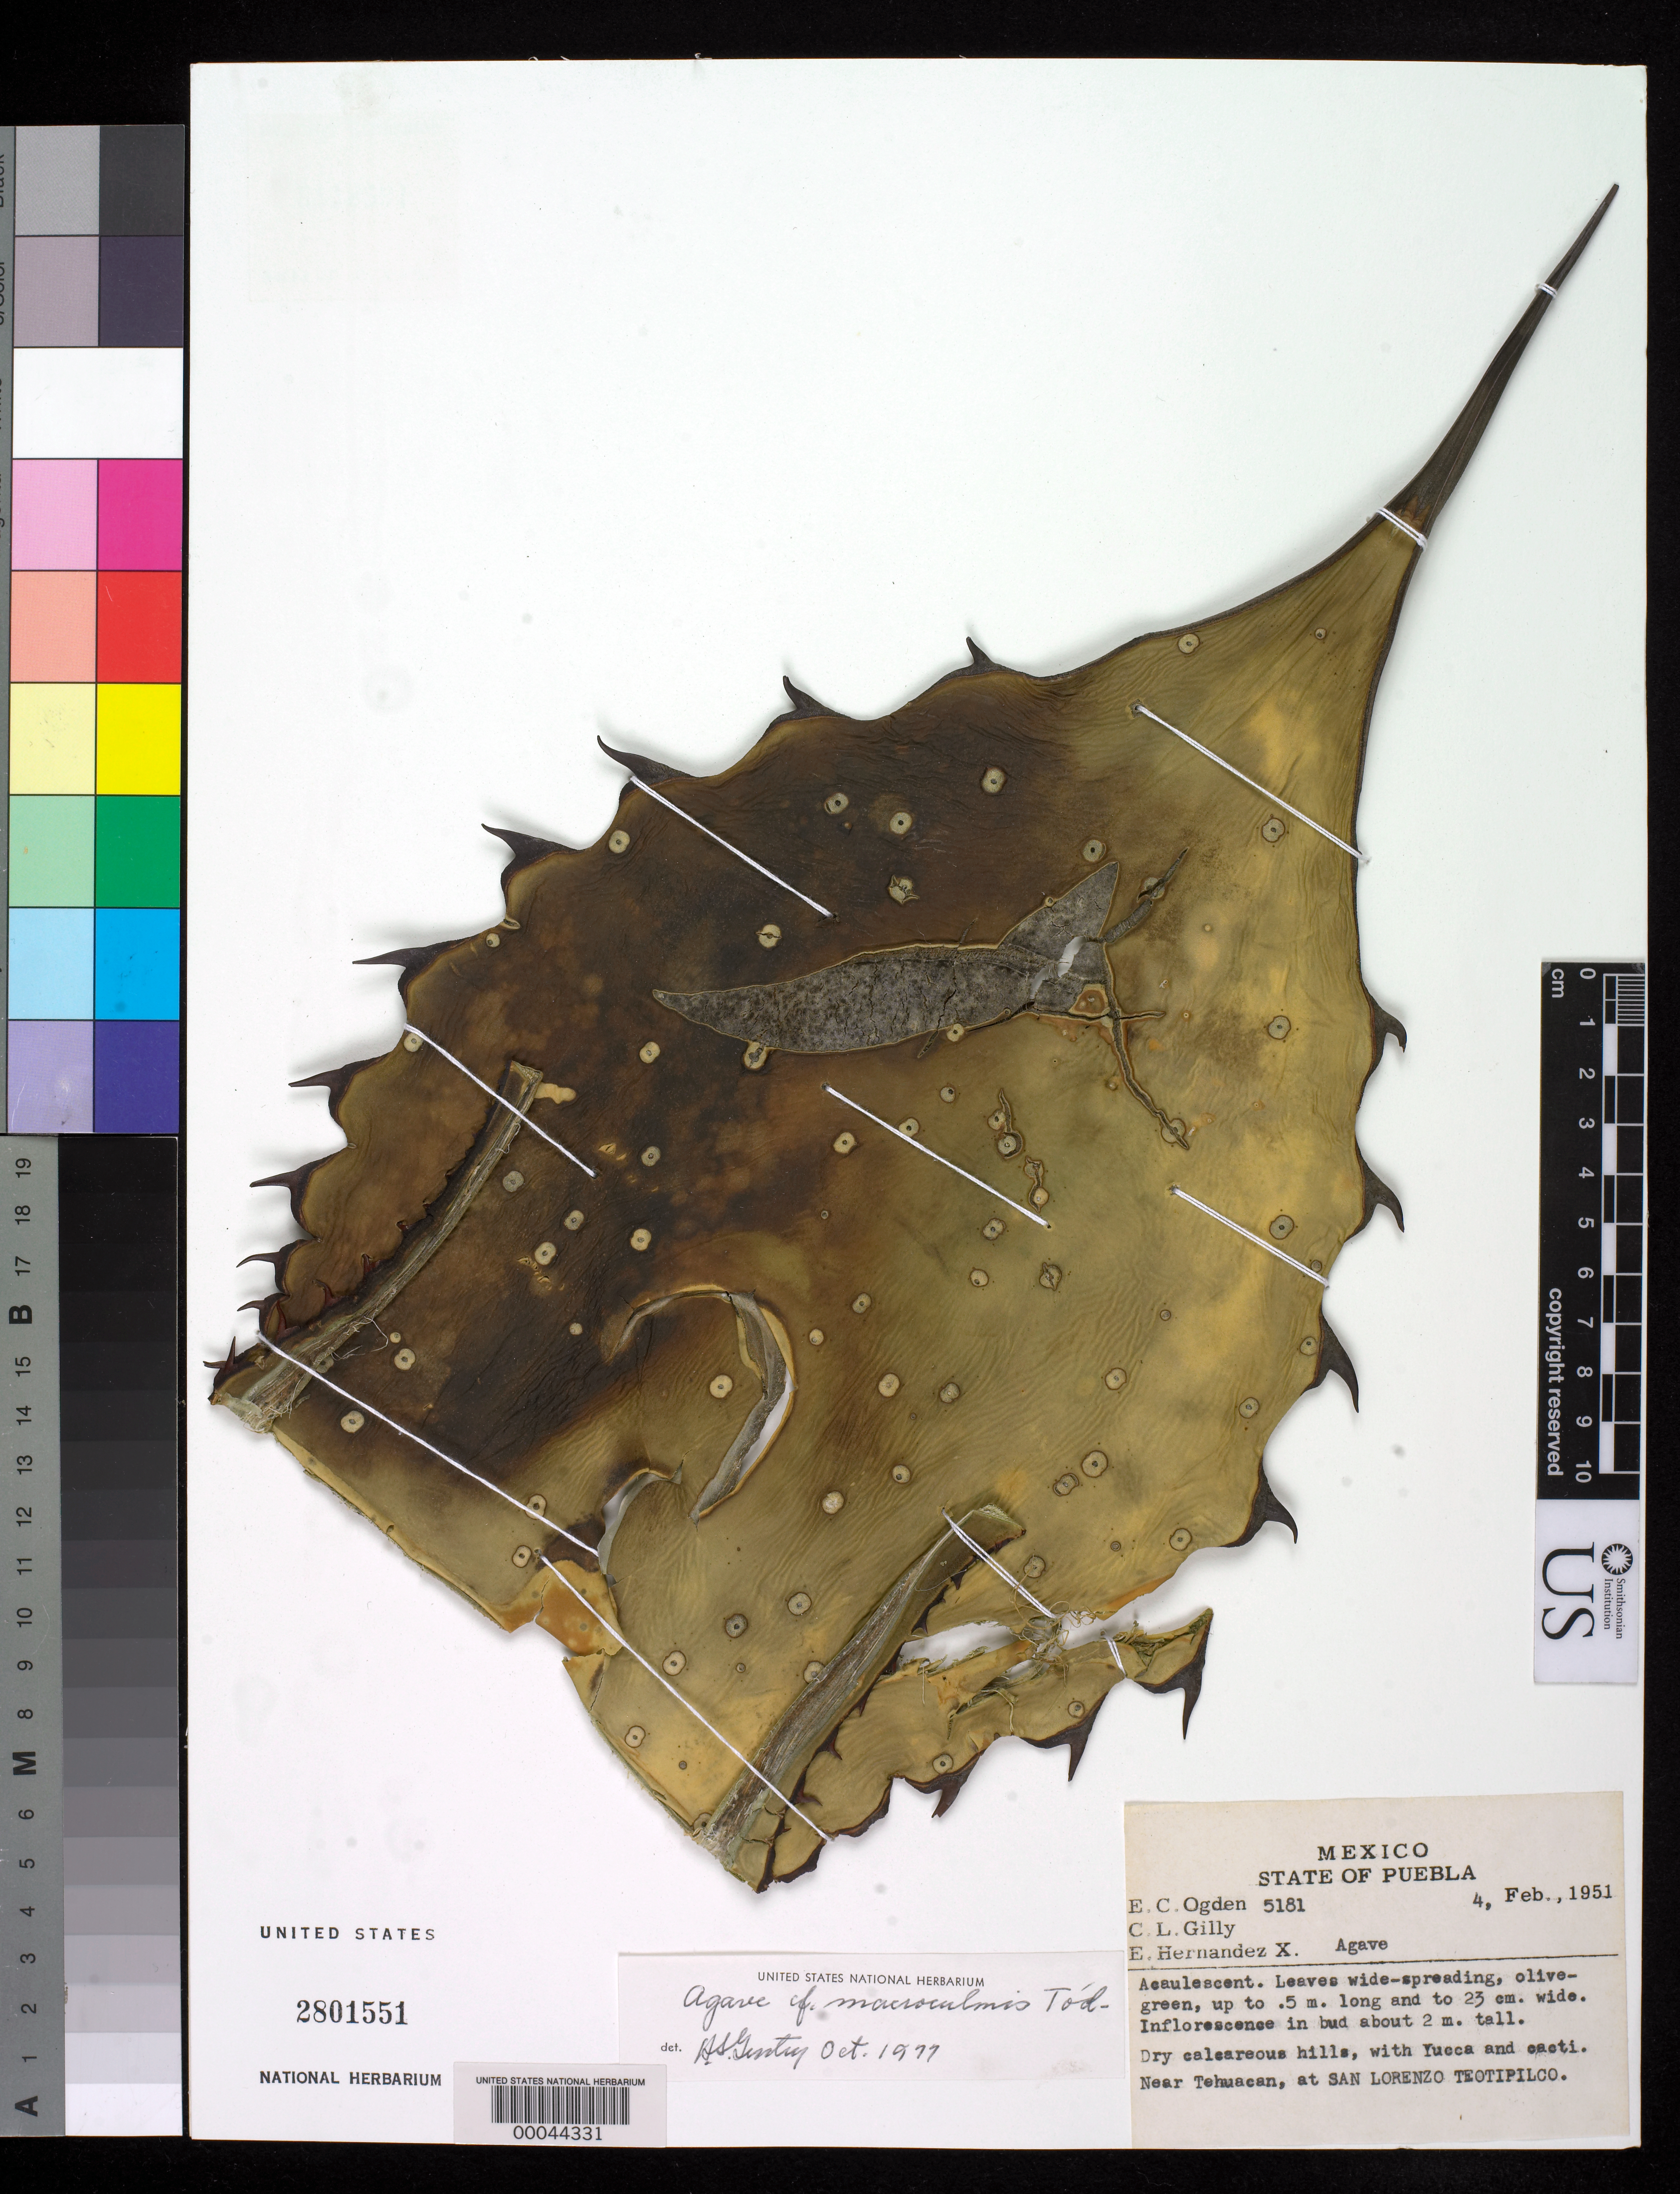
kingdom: Plantae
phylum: Tracheophyta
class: Liliopsida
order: Asparagales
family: Asparagaceae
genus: Agave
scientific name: Agave macroculmis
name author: Tod.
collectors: E. C. Ogden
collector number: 5181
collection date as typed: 04 Feb 1951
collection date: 1951-02-04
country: Mexico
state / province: Puebla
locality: Near Tehuacan, at san lorenzo teotipilco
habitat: Dry calcareous hills, with yucca and cacti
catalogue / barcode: US 2801551